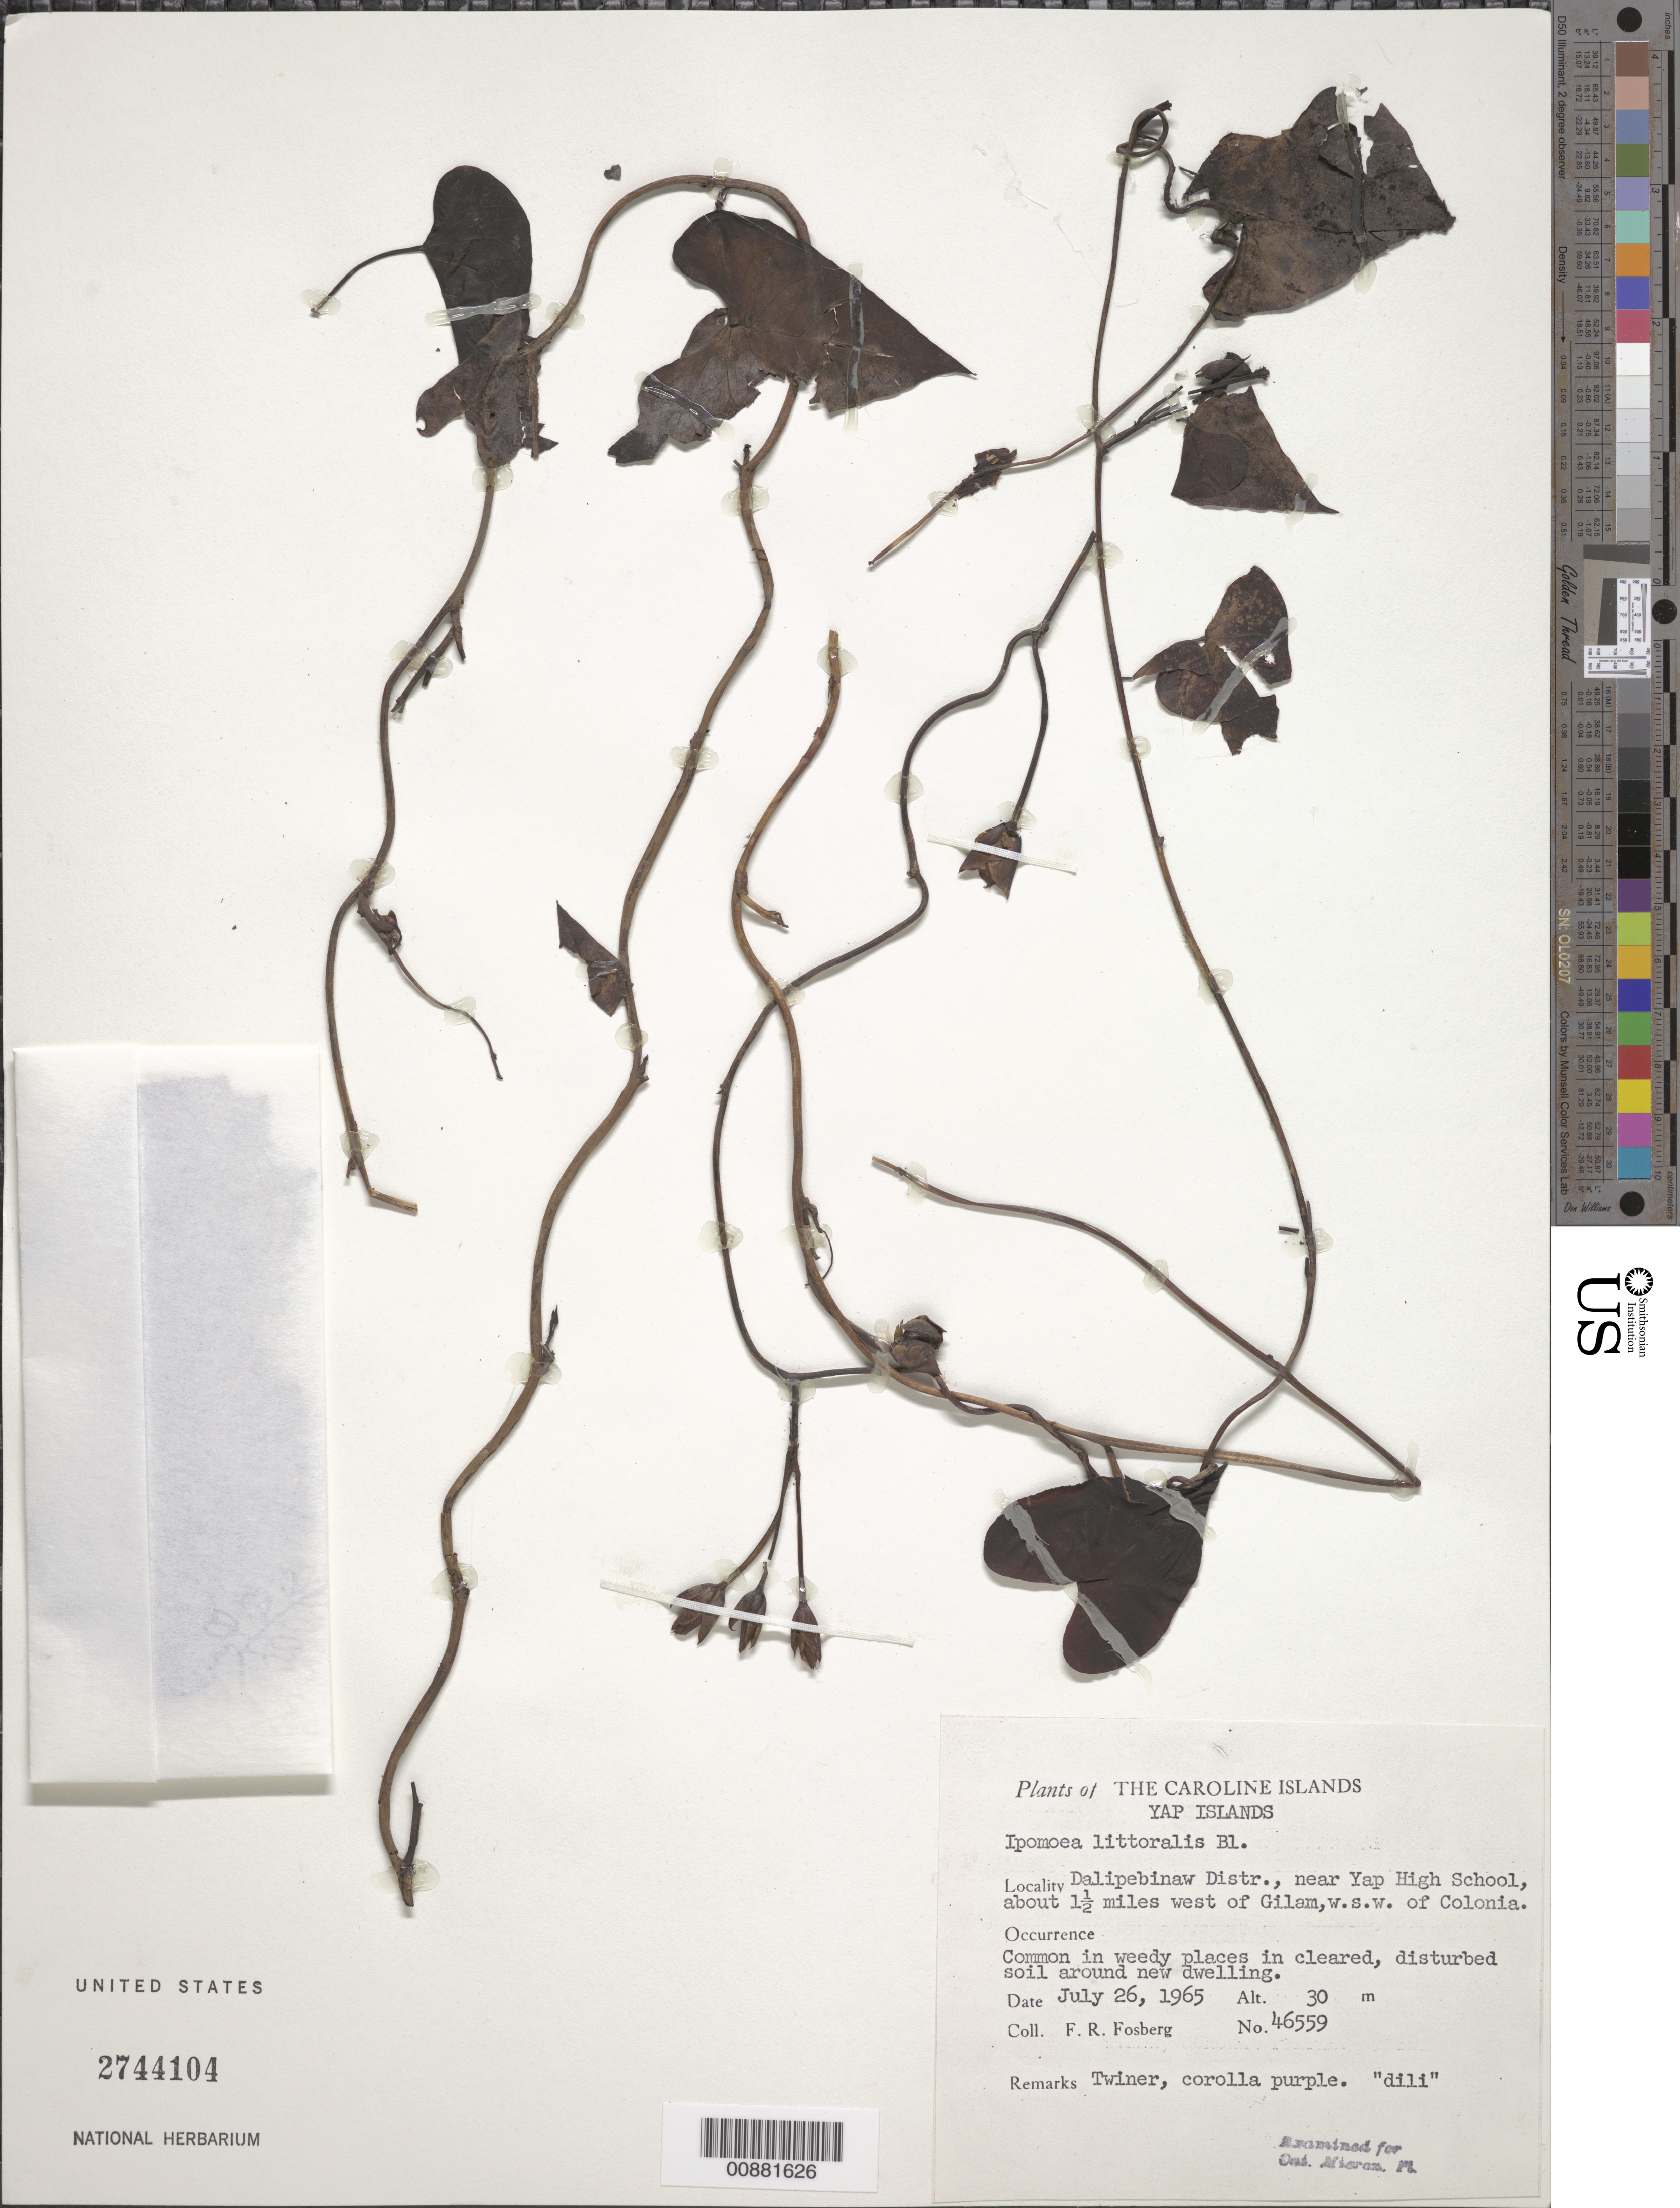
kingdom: Plantae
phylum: Tracheophyta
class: Magnoliopsida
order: Solanales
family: Convolvulaceae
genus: Ipomoea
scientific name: Ipomoea littoralis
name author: Blume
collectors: F. R. Fosberg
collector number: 46559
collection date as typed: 26 Jul 1965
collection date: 1965-07-26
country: Micronesia, Federated States of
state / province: Yap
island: Yap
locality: Dalipebinaw Distr., near Yap High School, about 1 1/2 miles W of Gilam, w.s.w. of Colonia.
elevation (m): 30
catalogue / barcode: US 2744104